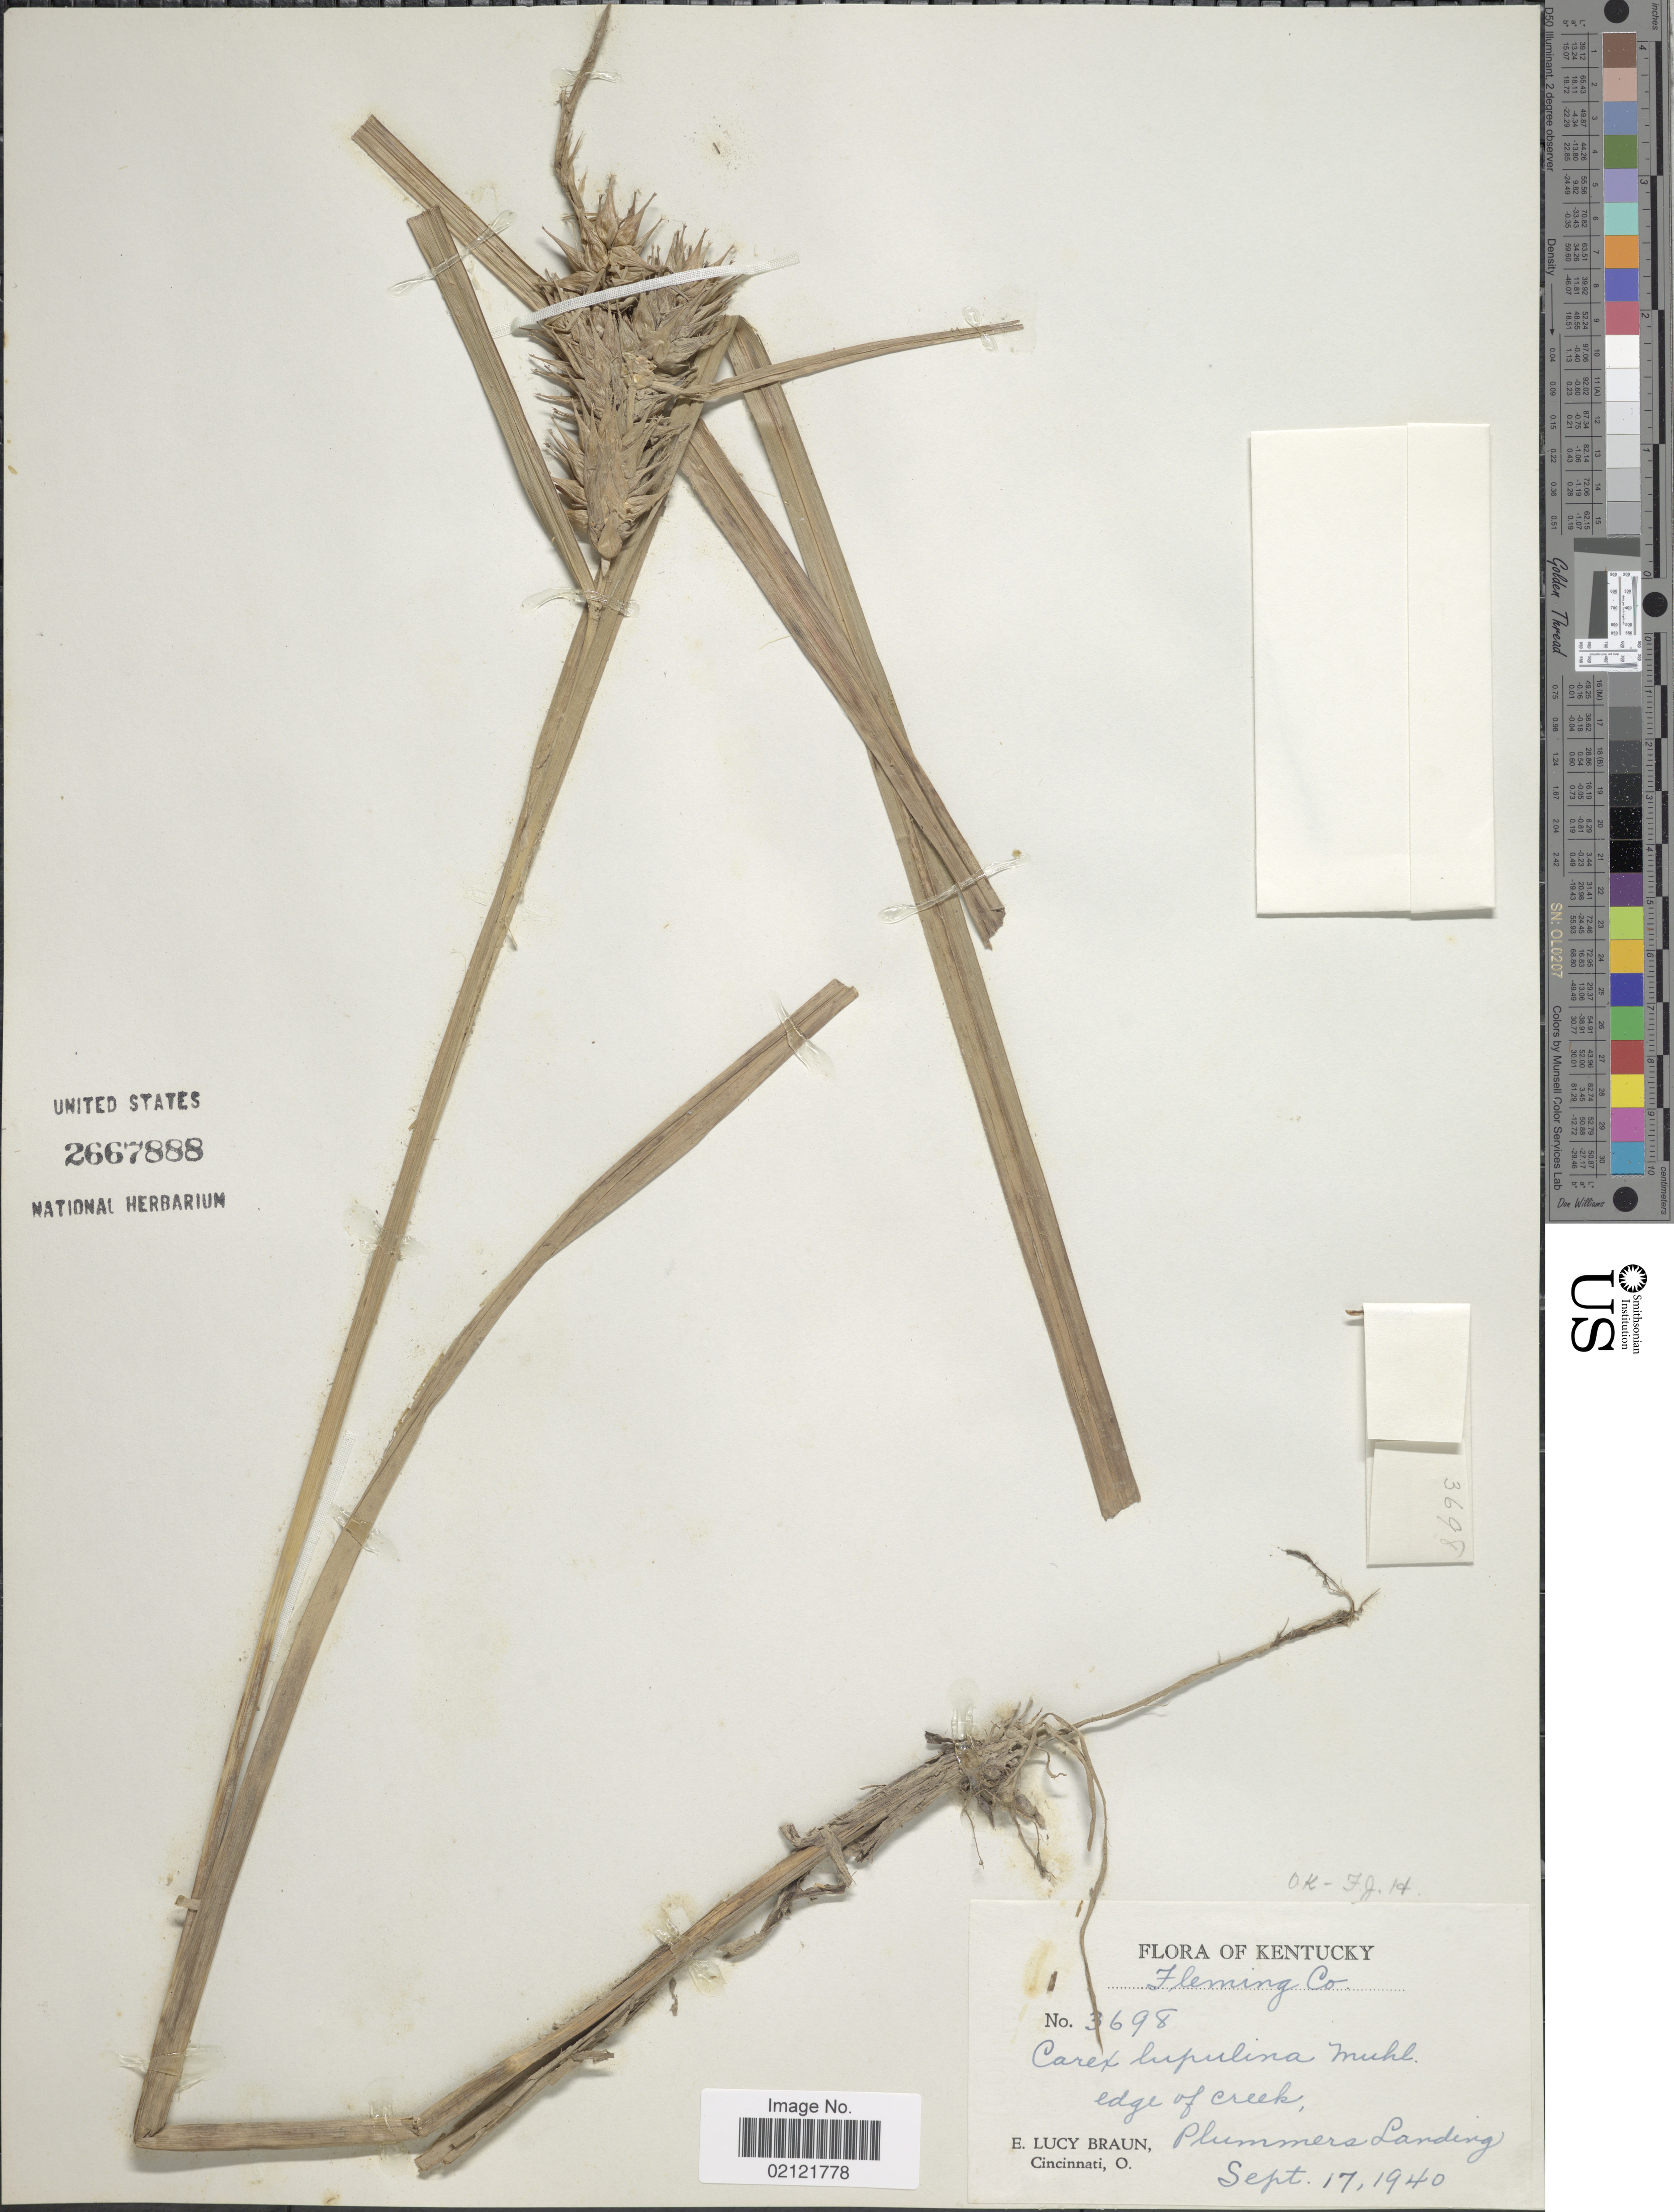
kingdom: Plantae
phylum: Tracheophyta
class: Liliopsida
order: Poales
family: Cyperaceae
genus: Carex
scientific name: Carex lupulina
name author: Muhl. ex Willd.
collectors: E. L. Braun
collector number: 3698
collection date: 1940-09-17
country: United States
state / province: Kentucky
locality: Felming Co., edge of creek, Plummers Landing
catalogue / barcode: US 2667888